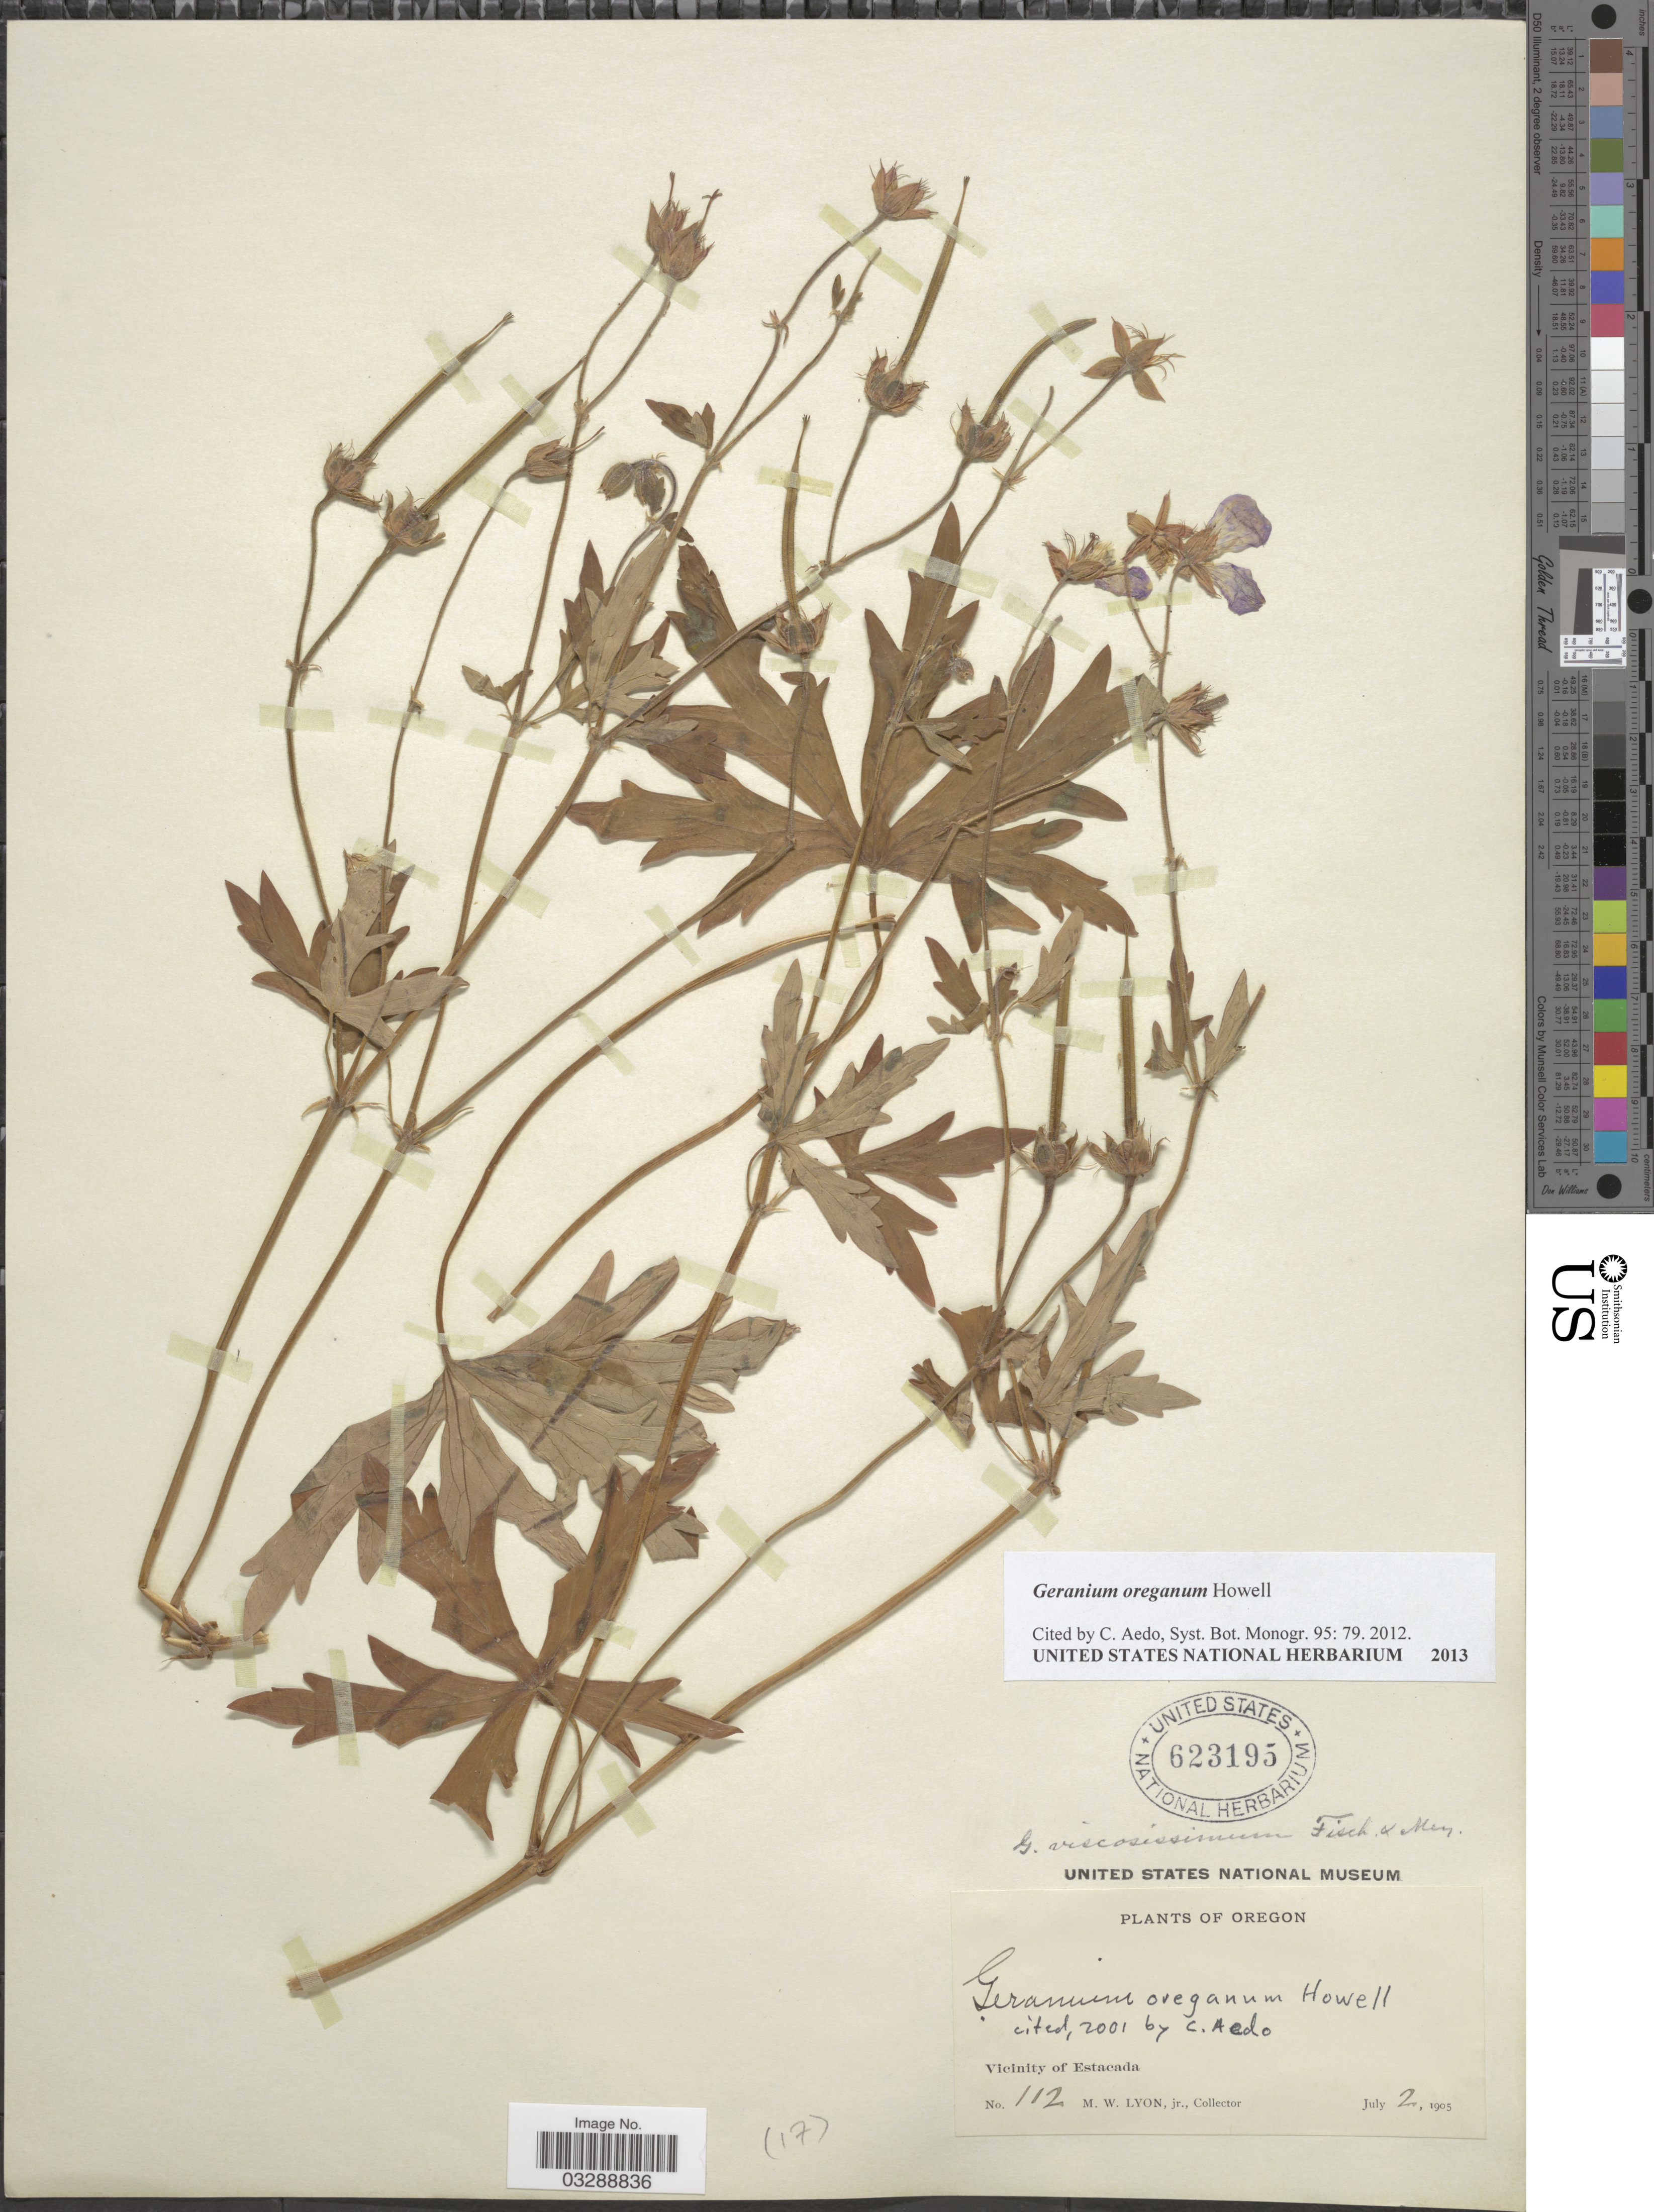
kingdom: Plantae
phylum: Tracheophyta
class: Magnoliopsida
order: Geraniales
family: Geraniaceae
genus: Geranium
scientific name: Geranium oreganum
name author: Howell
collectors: M. Lyon Jr.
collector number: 112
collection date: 1905-07-02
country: United States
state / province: Oregon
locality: Vicinity of Estacada.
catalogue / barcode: US 623195